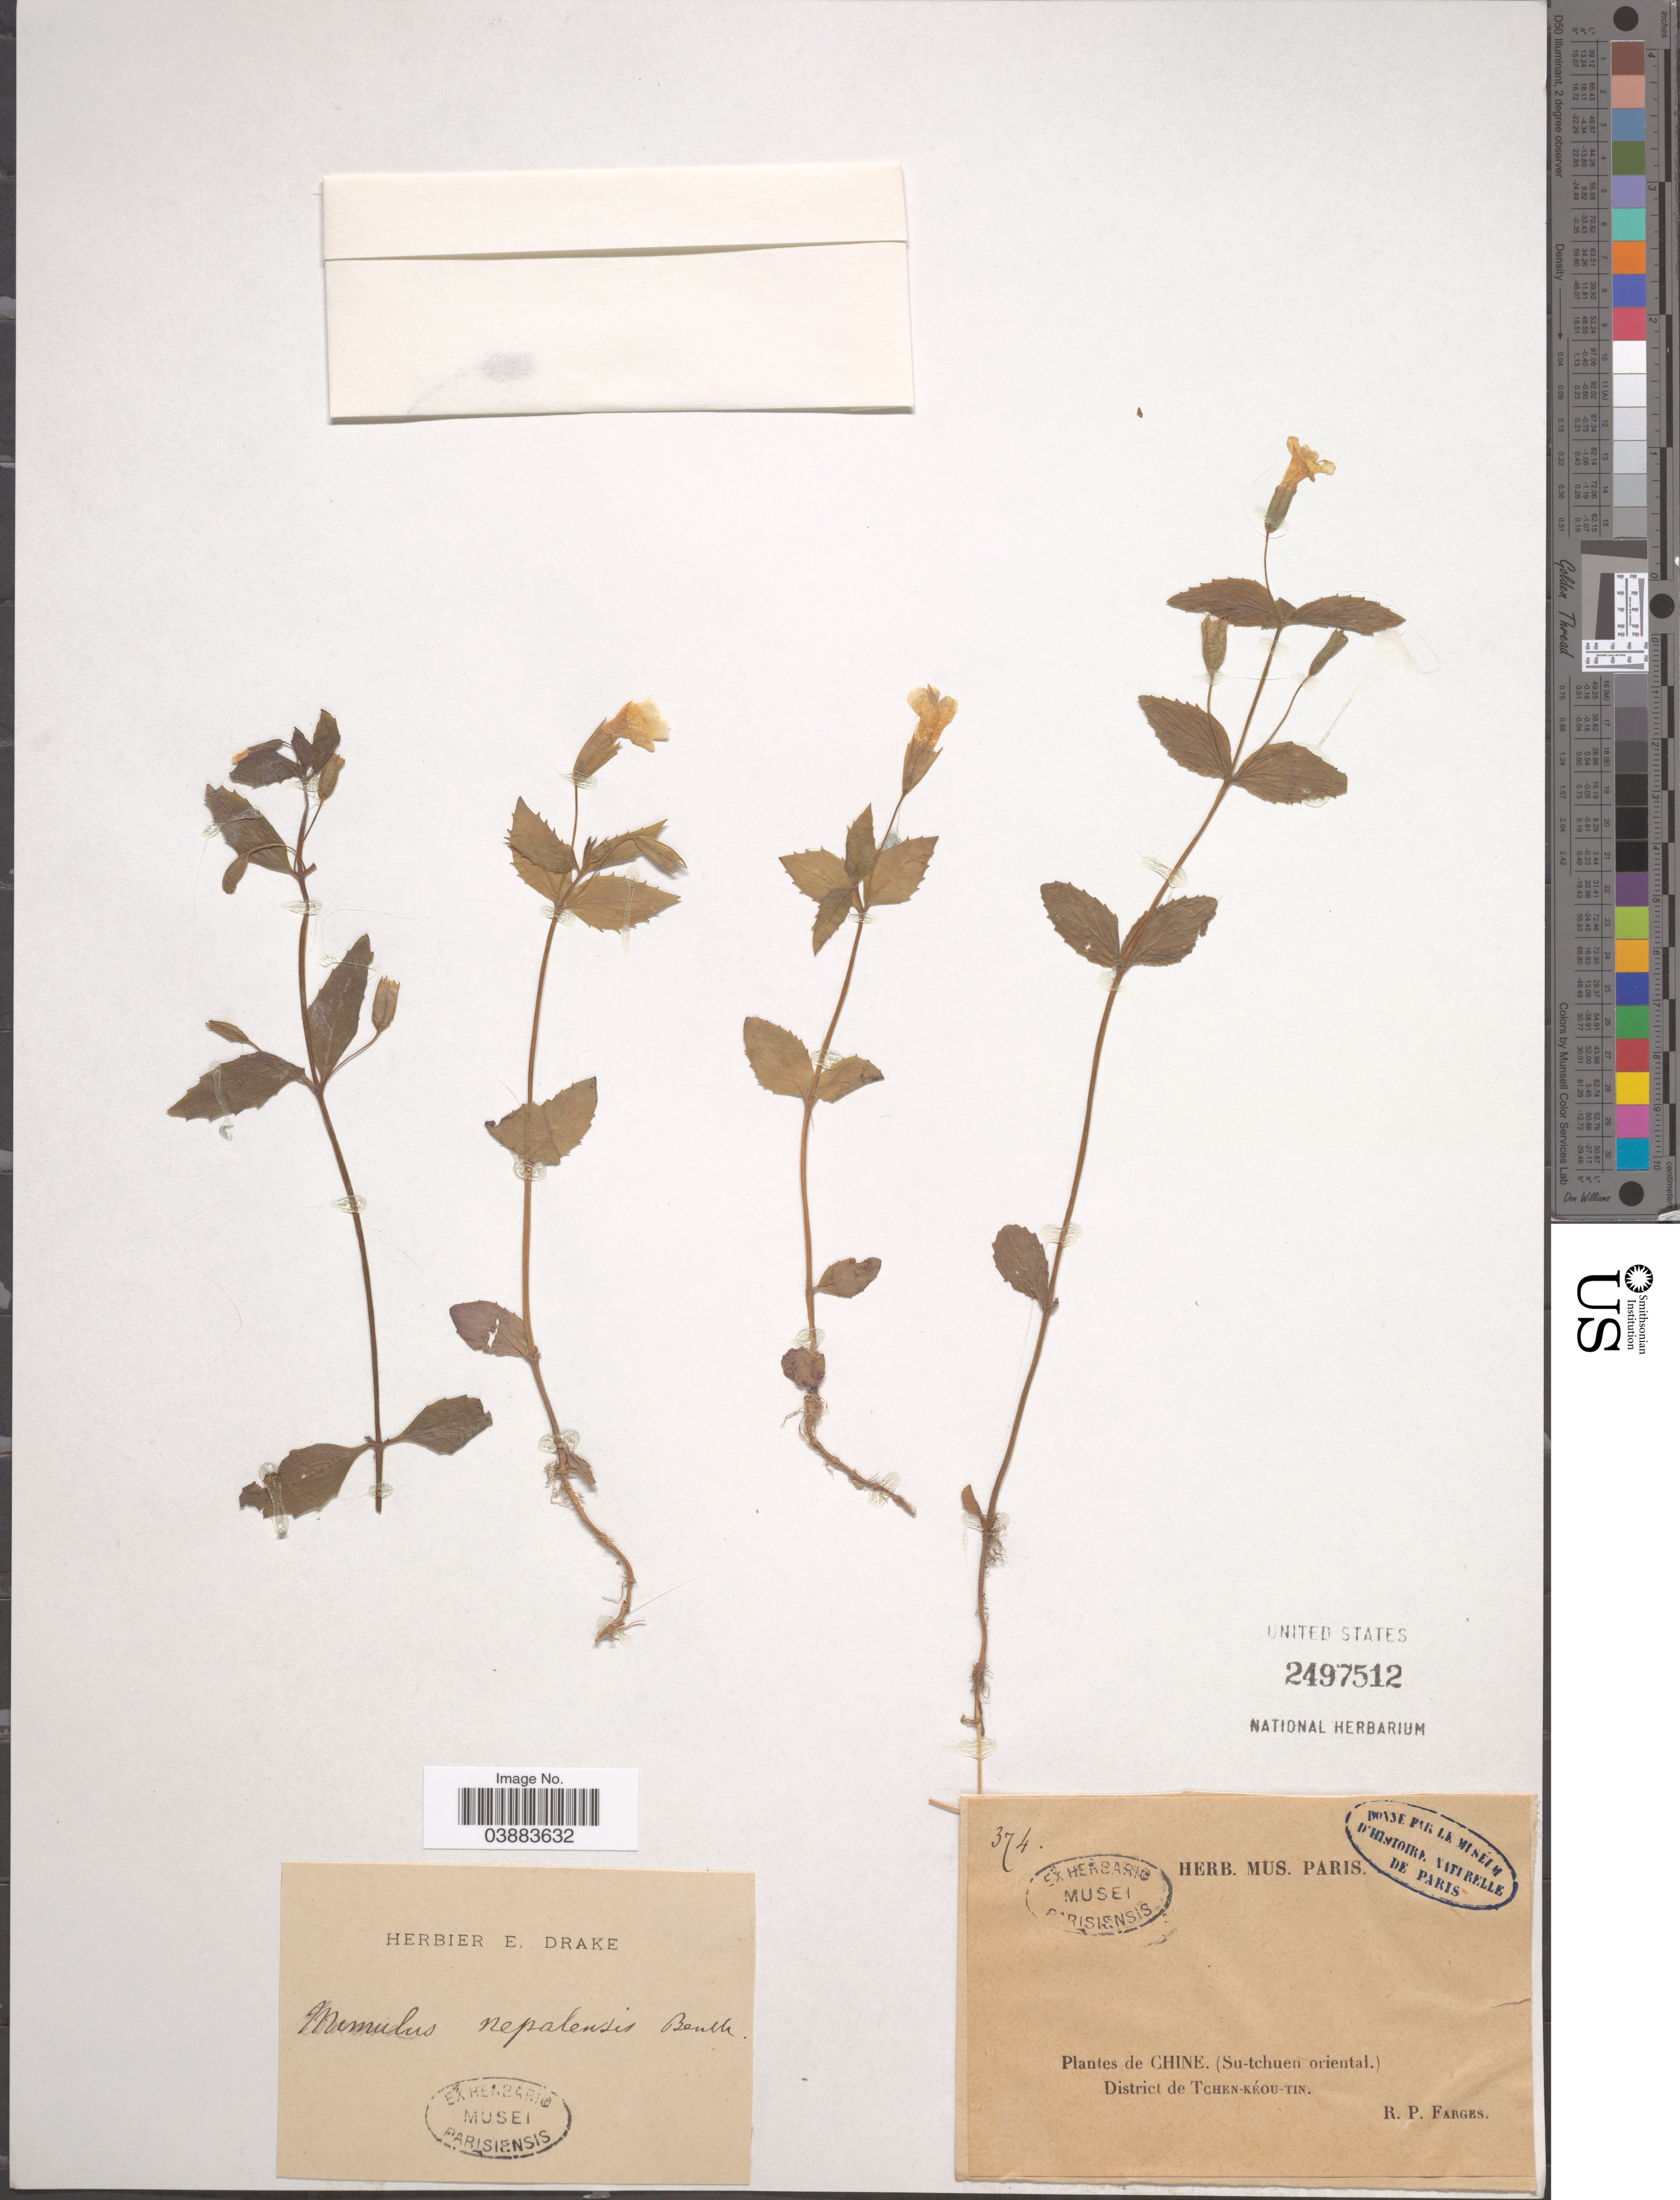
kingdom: Plantae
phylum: Tracheophyta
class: Magnoliopsida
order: Lamiales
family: Phrymaceae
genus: Mimulus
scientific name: Mimulus nepalensis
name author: Benth.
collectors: R. Farges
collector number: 374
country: China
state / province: Sichuan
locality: Su-tchuen oriental. District de Tchen-Kéou-Tin.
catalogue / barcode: US 2497512